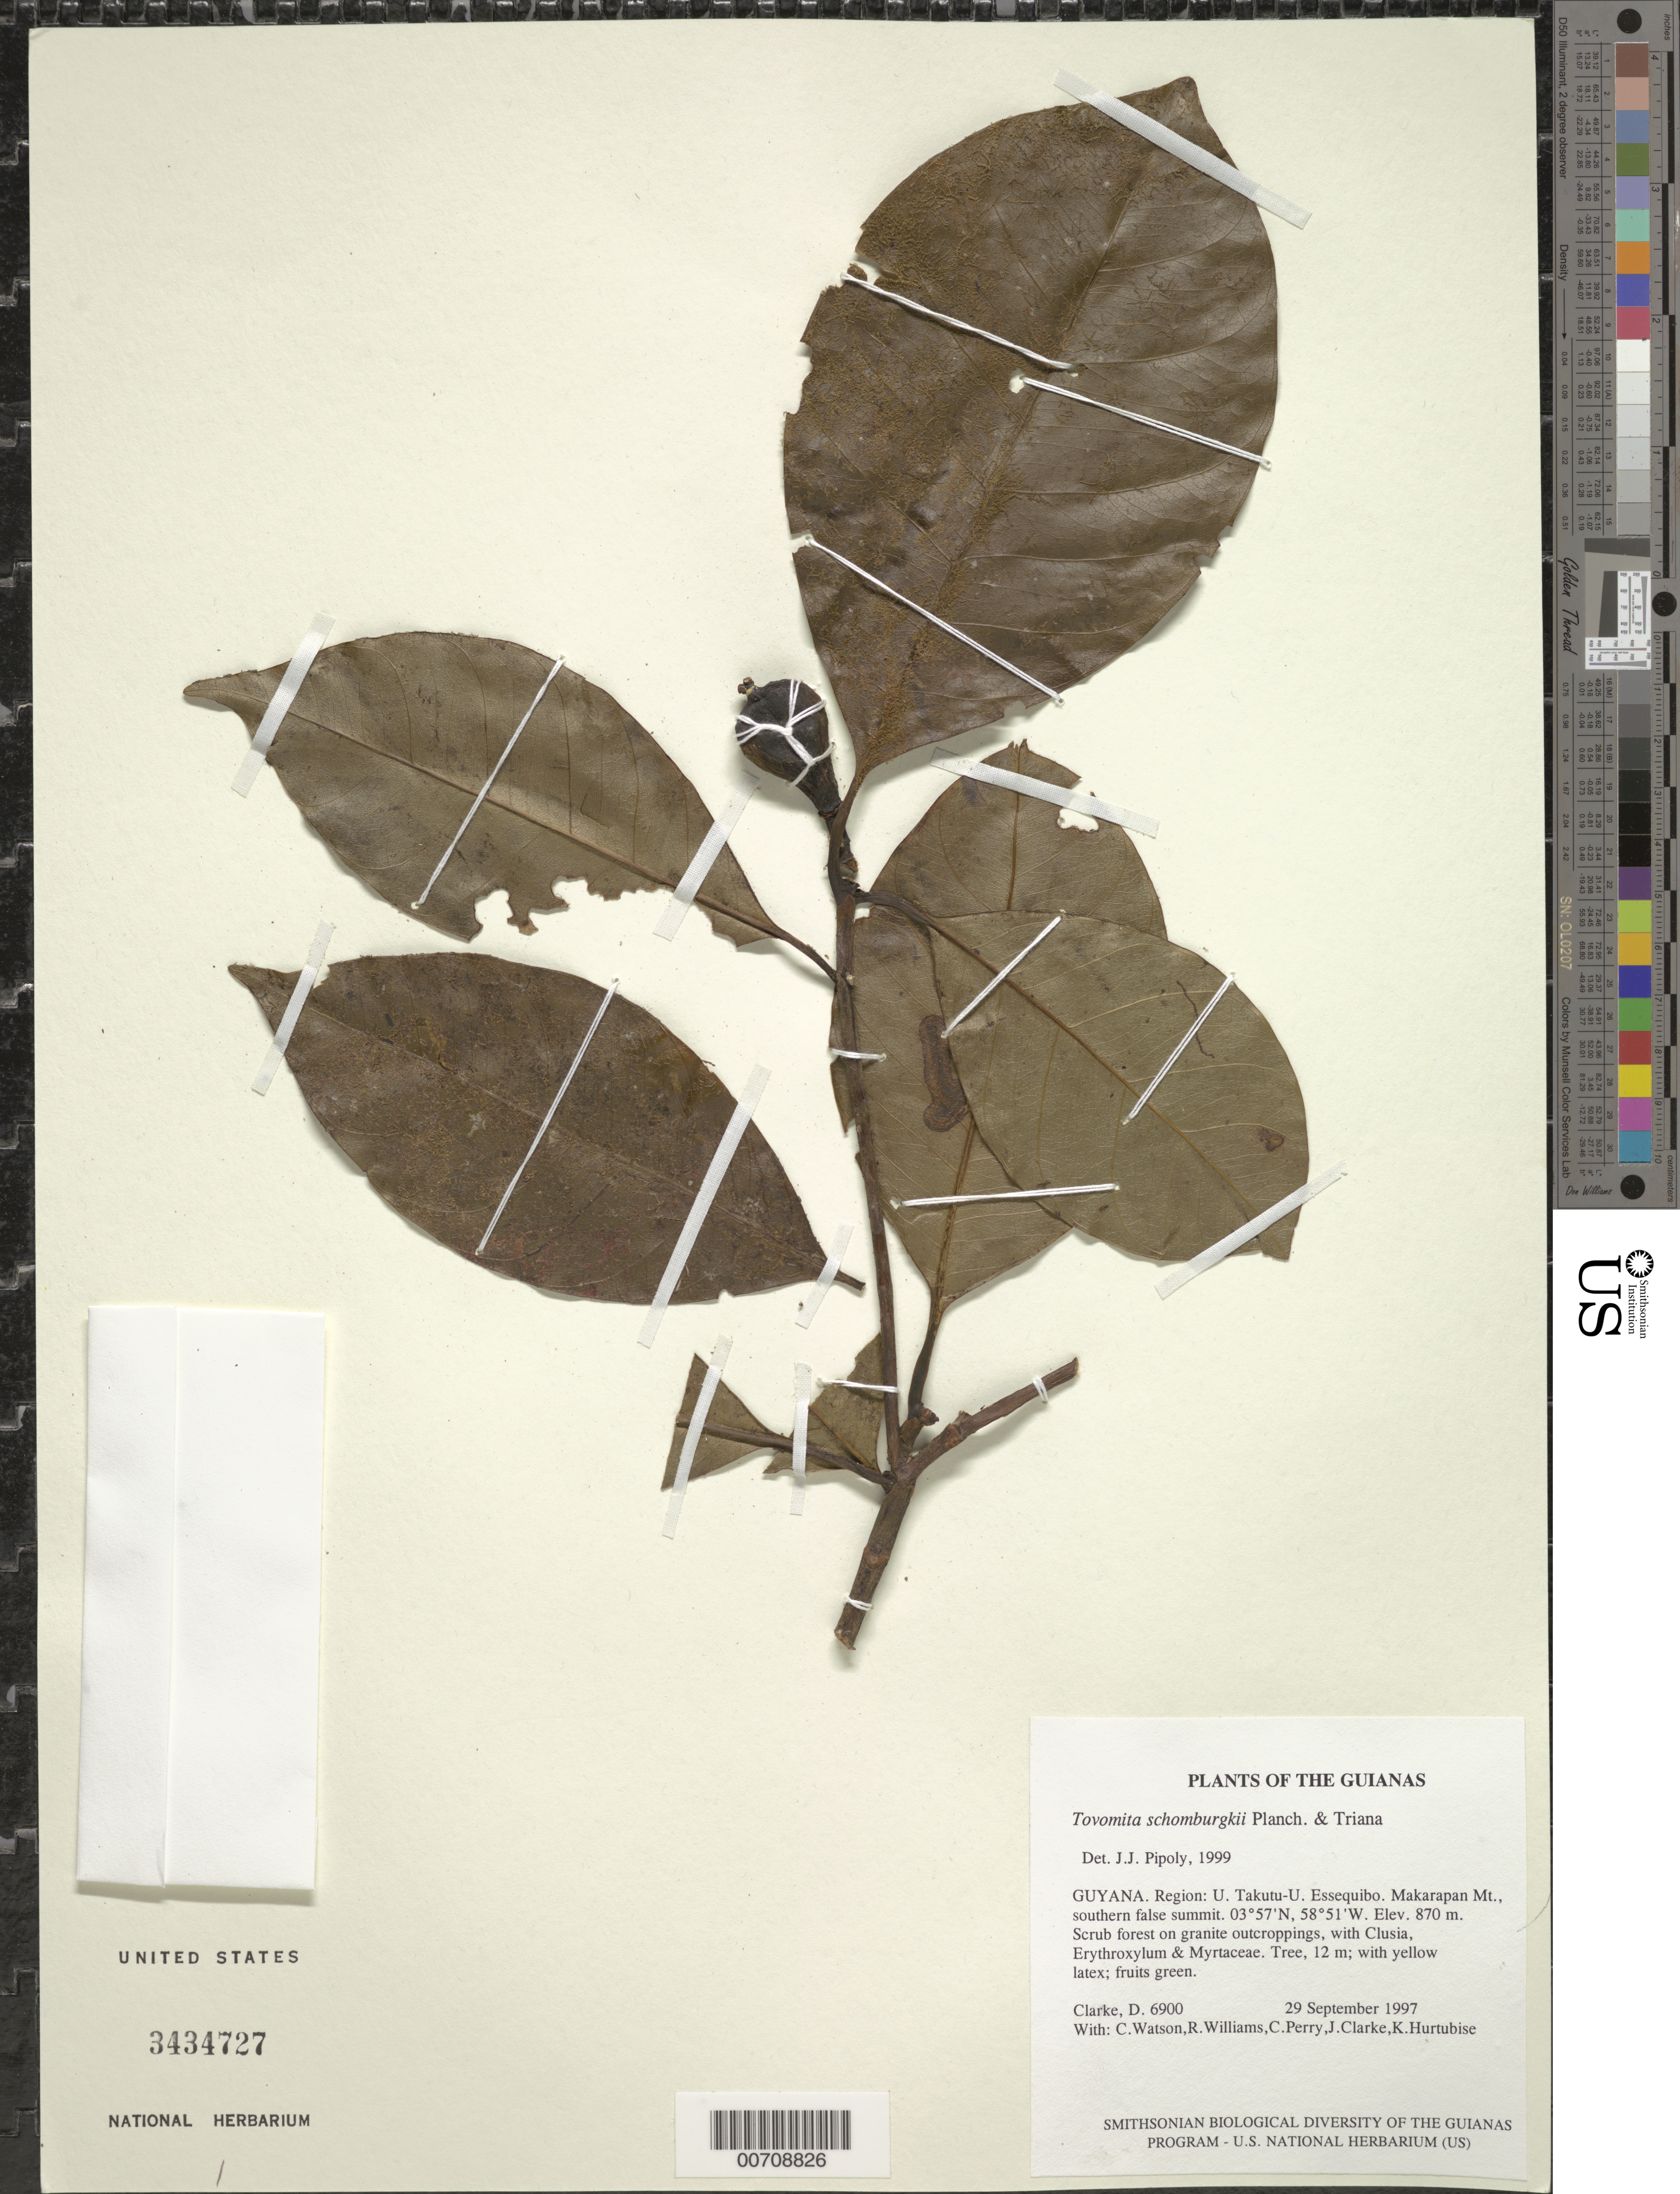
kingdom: Plantae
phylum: Tracheophyta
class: Magnoliopsida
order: Malpighiales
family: Clusiaceae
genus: Tovomita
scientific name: Tovomita schomburgkii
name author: Planch. & Triana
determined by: Pipoly, J. J., III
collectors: H. D. Clarke, C. Watson, R. Williams, C. Perry, J. Clarke & K. Hurtubise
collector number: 6900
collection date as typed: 29 September 1997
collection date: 1997-09-29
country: Guyana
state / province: U. Takutu-U. Essequibo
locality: Makarapan Mt., southern false summit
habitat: Scrub forest on granite outcroppings, with Clusia, Erythroxylum & Myrtaceae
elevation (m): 870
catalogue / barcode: US 3434727